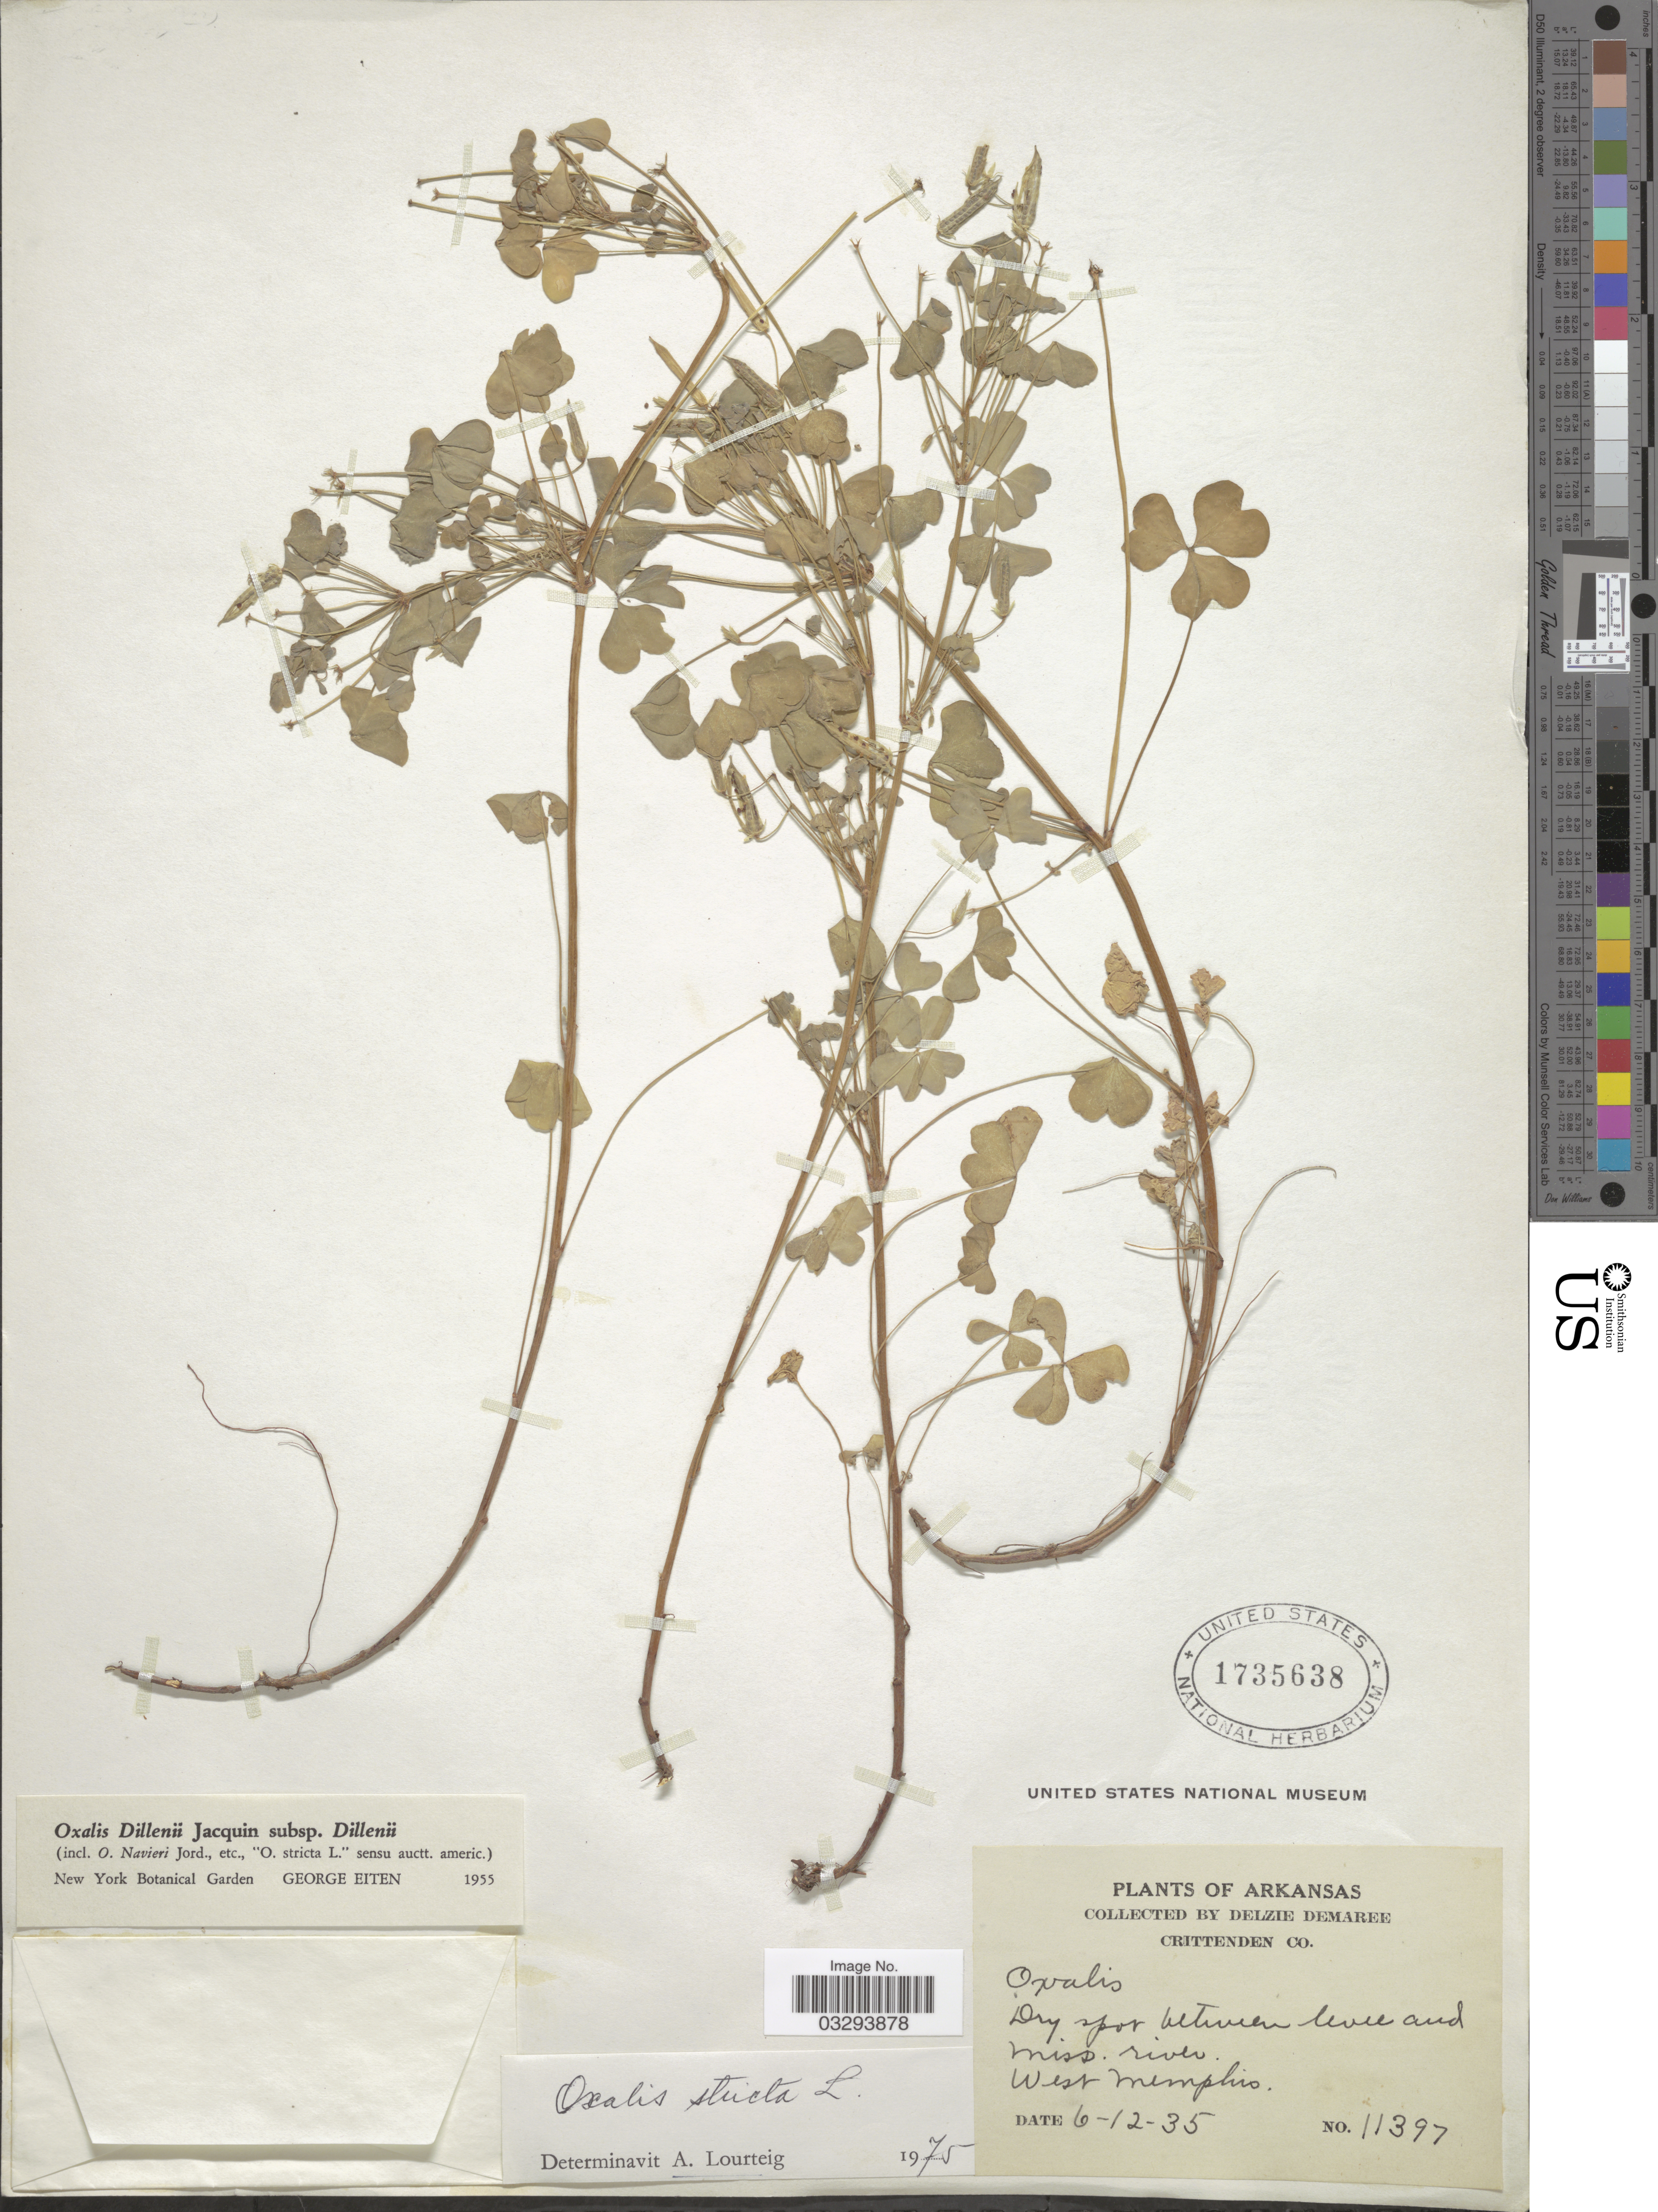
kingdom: Plantae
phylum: Tracheophyta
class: Magnoliopsida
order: Oxalidales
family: Oxalidaceae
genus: Oxalis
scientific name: Oxalis stricta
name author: L.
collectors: D. Demaree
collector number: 11397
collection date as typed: Transcribed d/m/y: 12/6/35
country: United States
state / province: Arkansas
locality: Crittenden Co. Dry spot between level and Miss. river. West Memphis.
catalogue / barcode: US 1735638